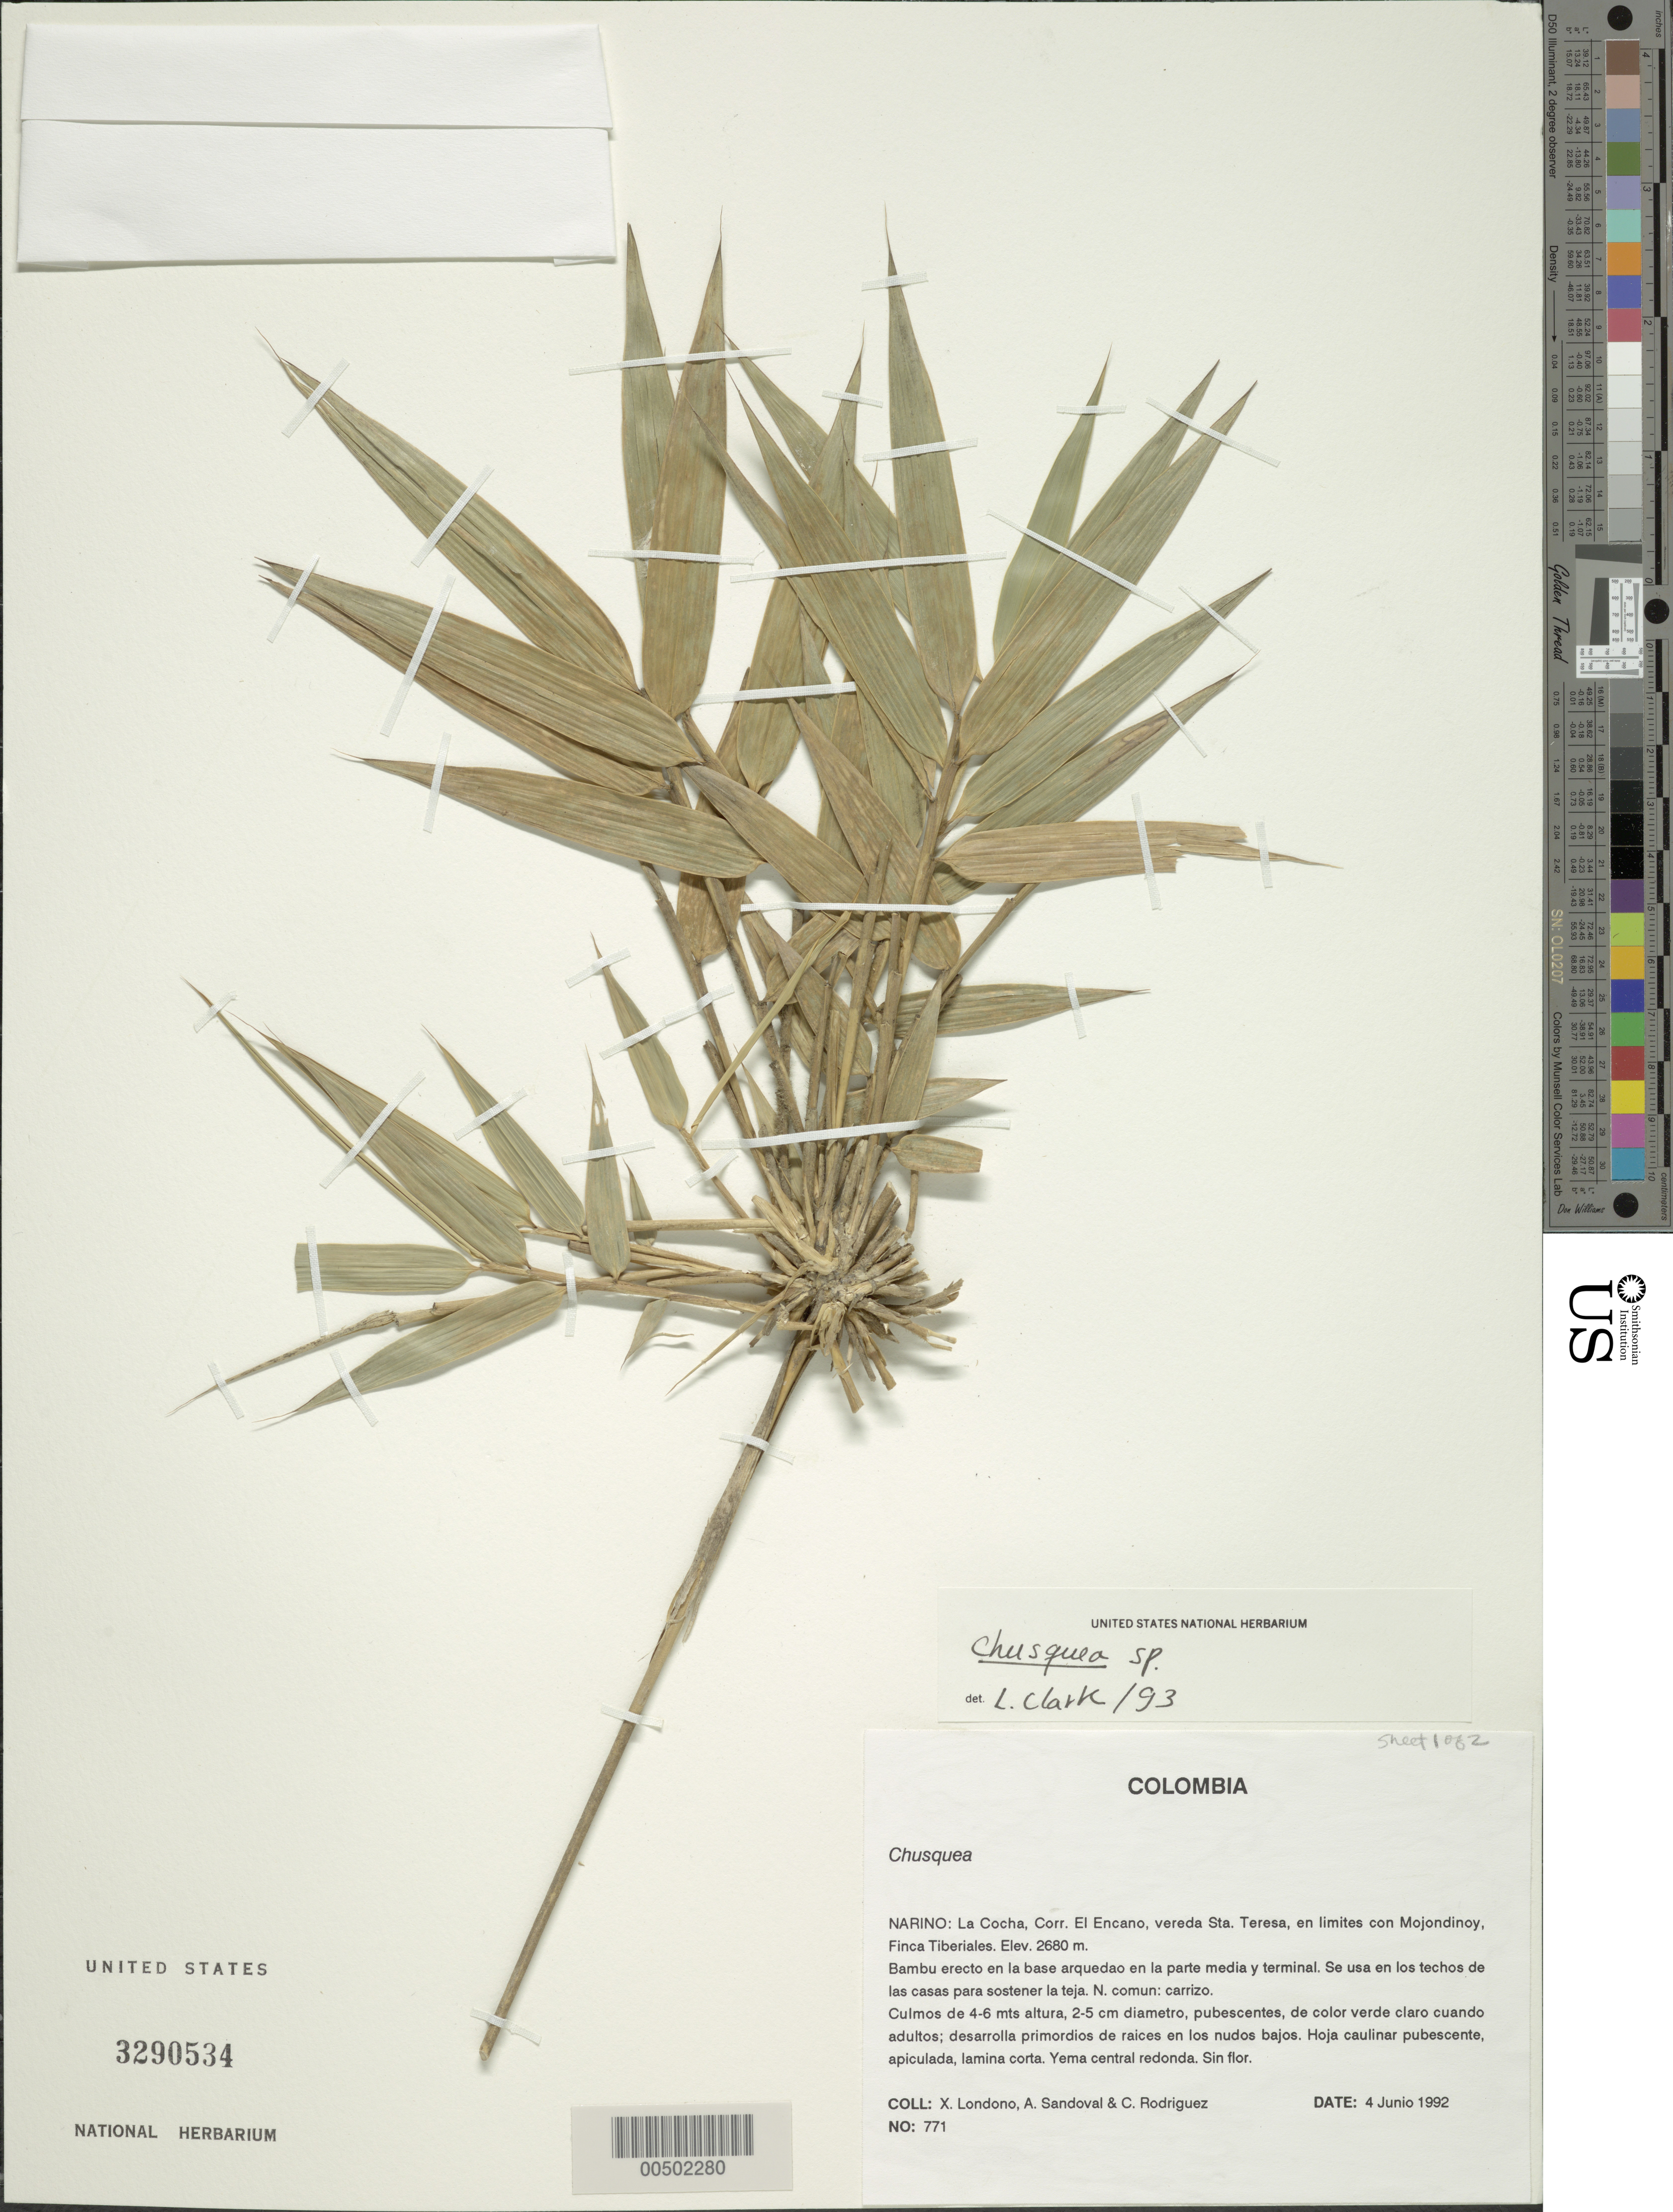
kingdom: Plantae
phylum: Tracheophyta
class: Liliopsida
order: Poales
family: Poaceae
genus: Chusquea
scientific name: Chusquea sp.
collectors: X. Londoño, A. Sandoval & C. Rodriguez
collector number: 771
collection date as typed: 04 Jun 1992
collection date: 1992-06-04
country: Colombia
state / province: Nariño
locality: La Cocha, Corregimiento El Encaño, Vereda Sta. Teresa, en limites con Mojondinoy, Finca Tiberiales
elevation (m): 2680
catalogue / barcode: US 3290534